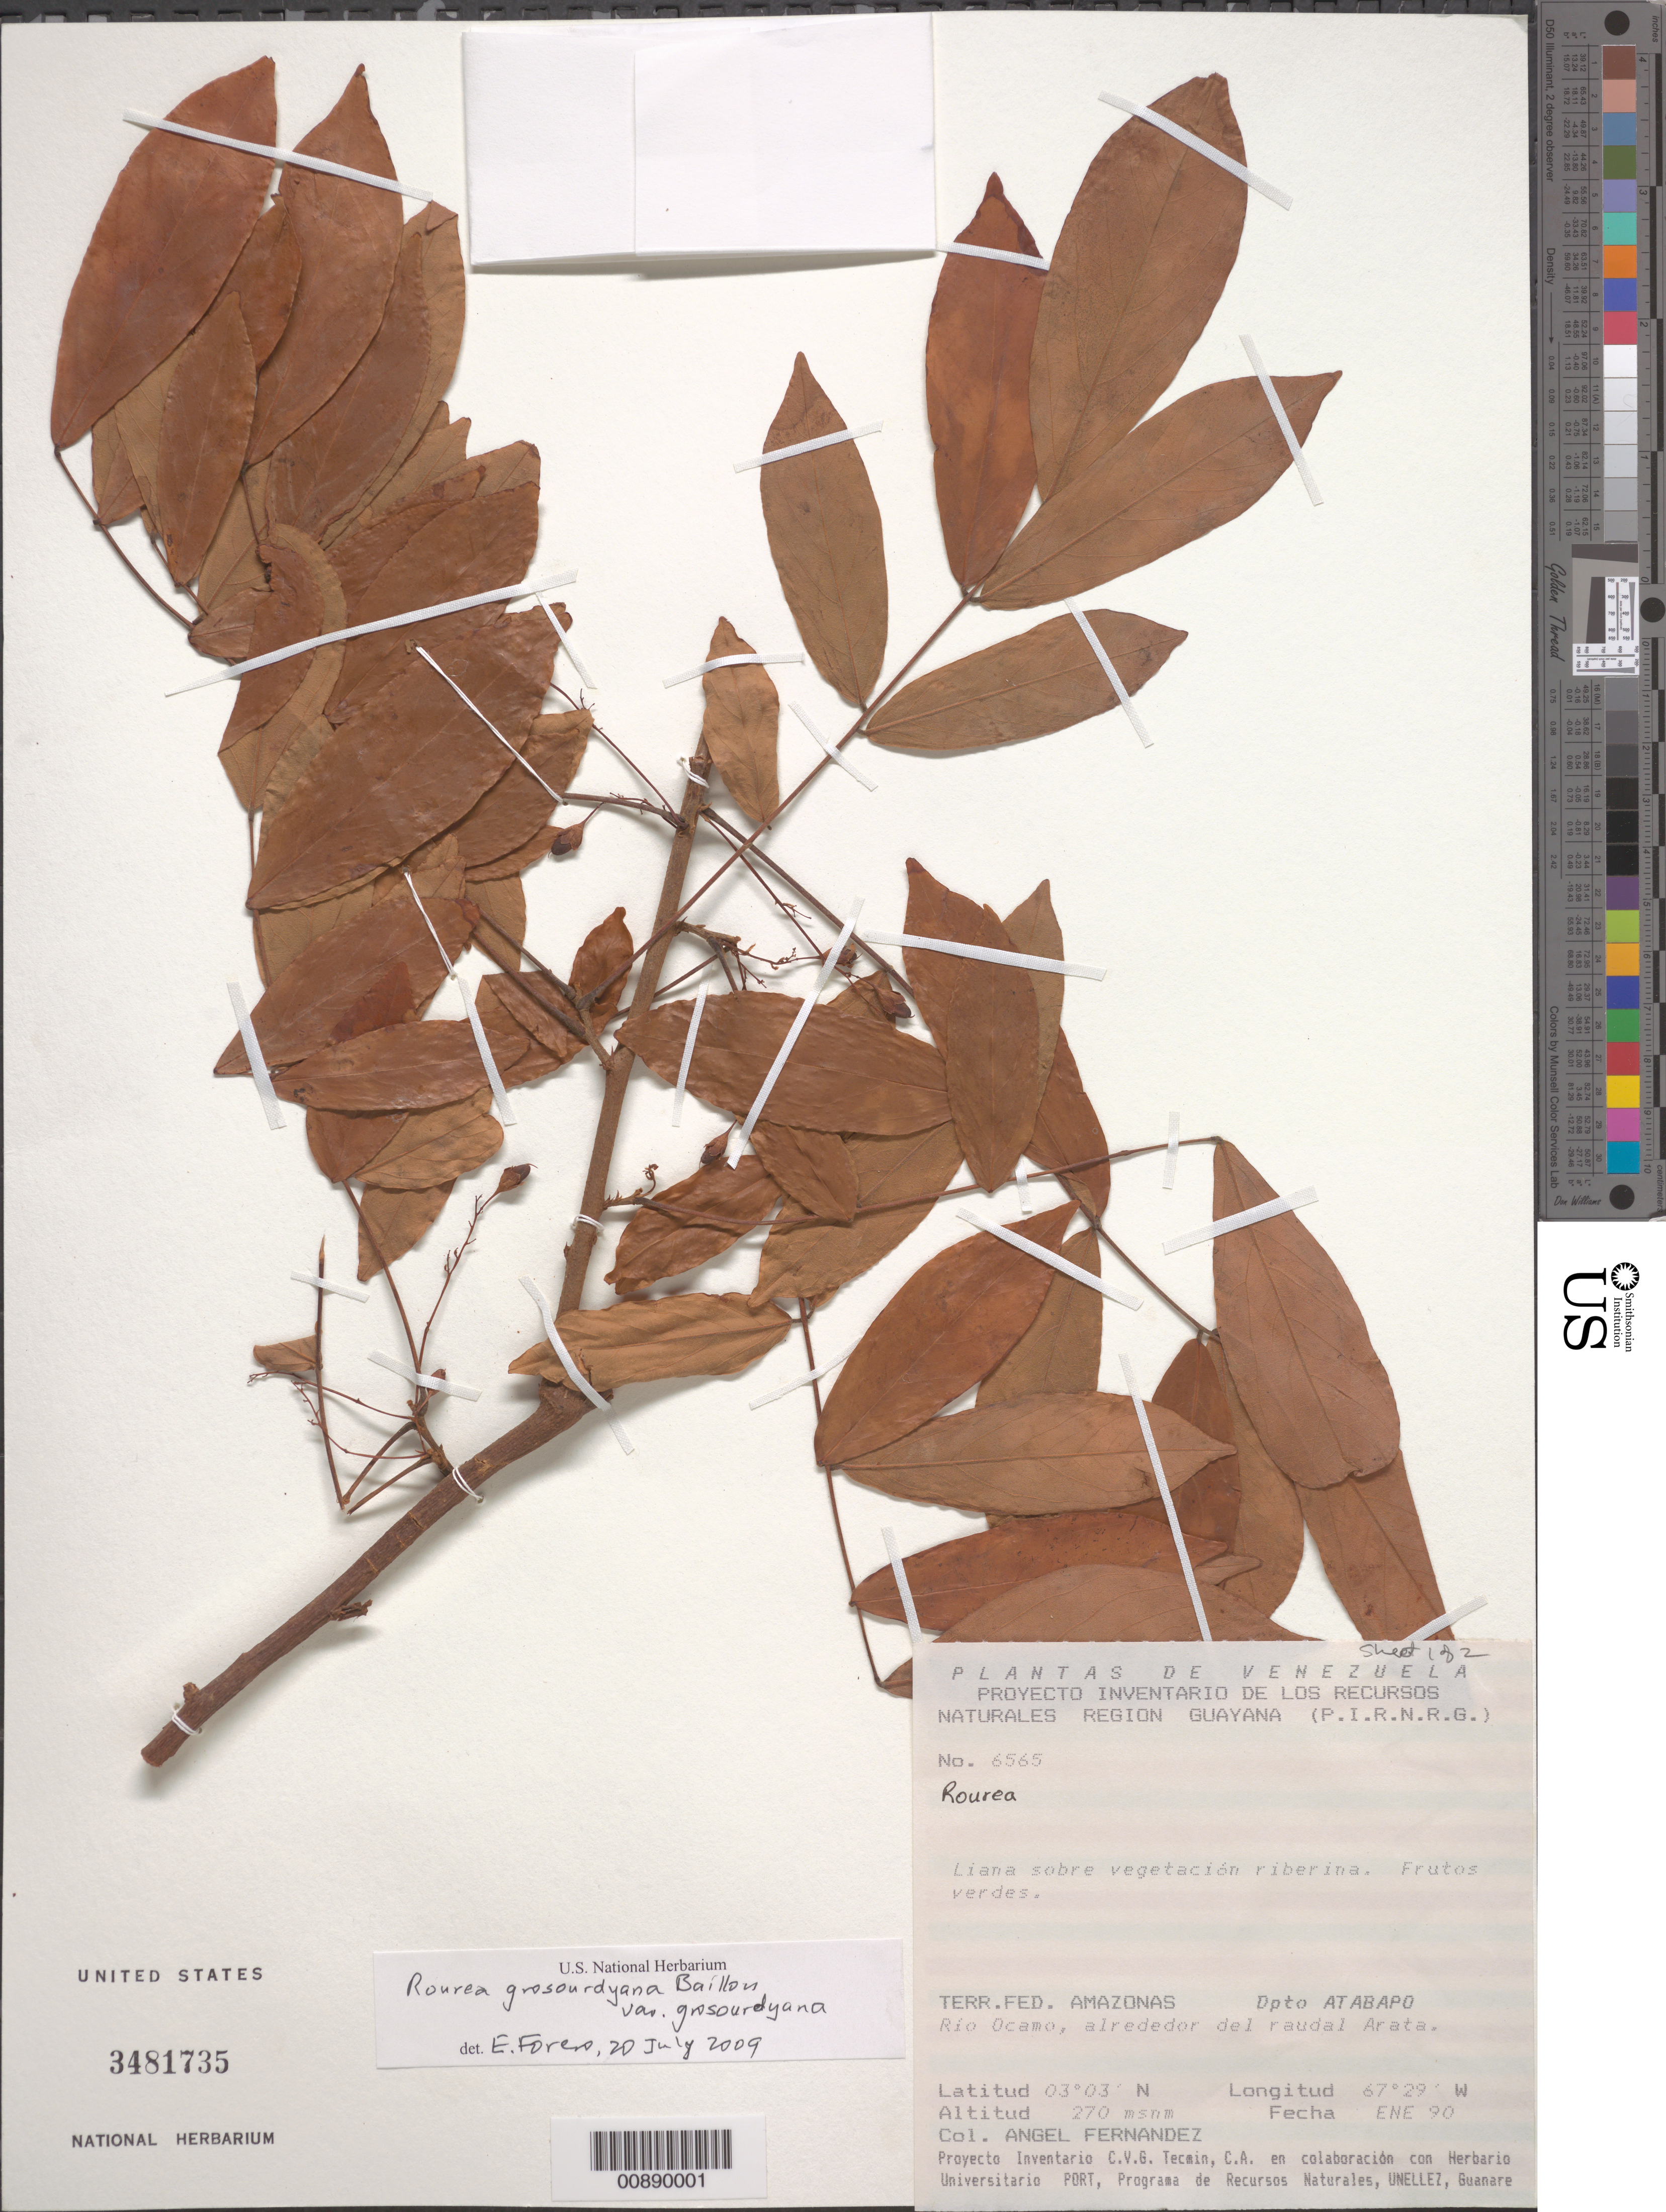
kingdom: Plantae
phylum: Tracheophyta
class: Magnoliopsida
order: Oxalidales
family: Connaraceae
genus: Rourea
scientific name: Rourea grosourdyana var. grosourdyana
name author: Baill.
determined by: Forero, E.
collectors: A. Fernández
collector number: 6565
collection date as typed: Jan-90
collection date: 1990-01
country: Venezuela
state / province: Amazonas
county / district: Atabapo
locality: Río Ocamo, alrededor del raudal Arata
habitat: Vegetación riberina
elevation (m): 270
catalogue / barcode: US 3481735